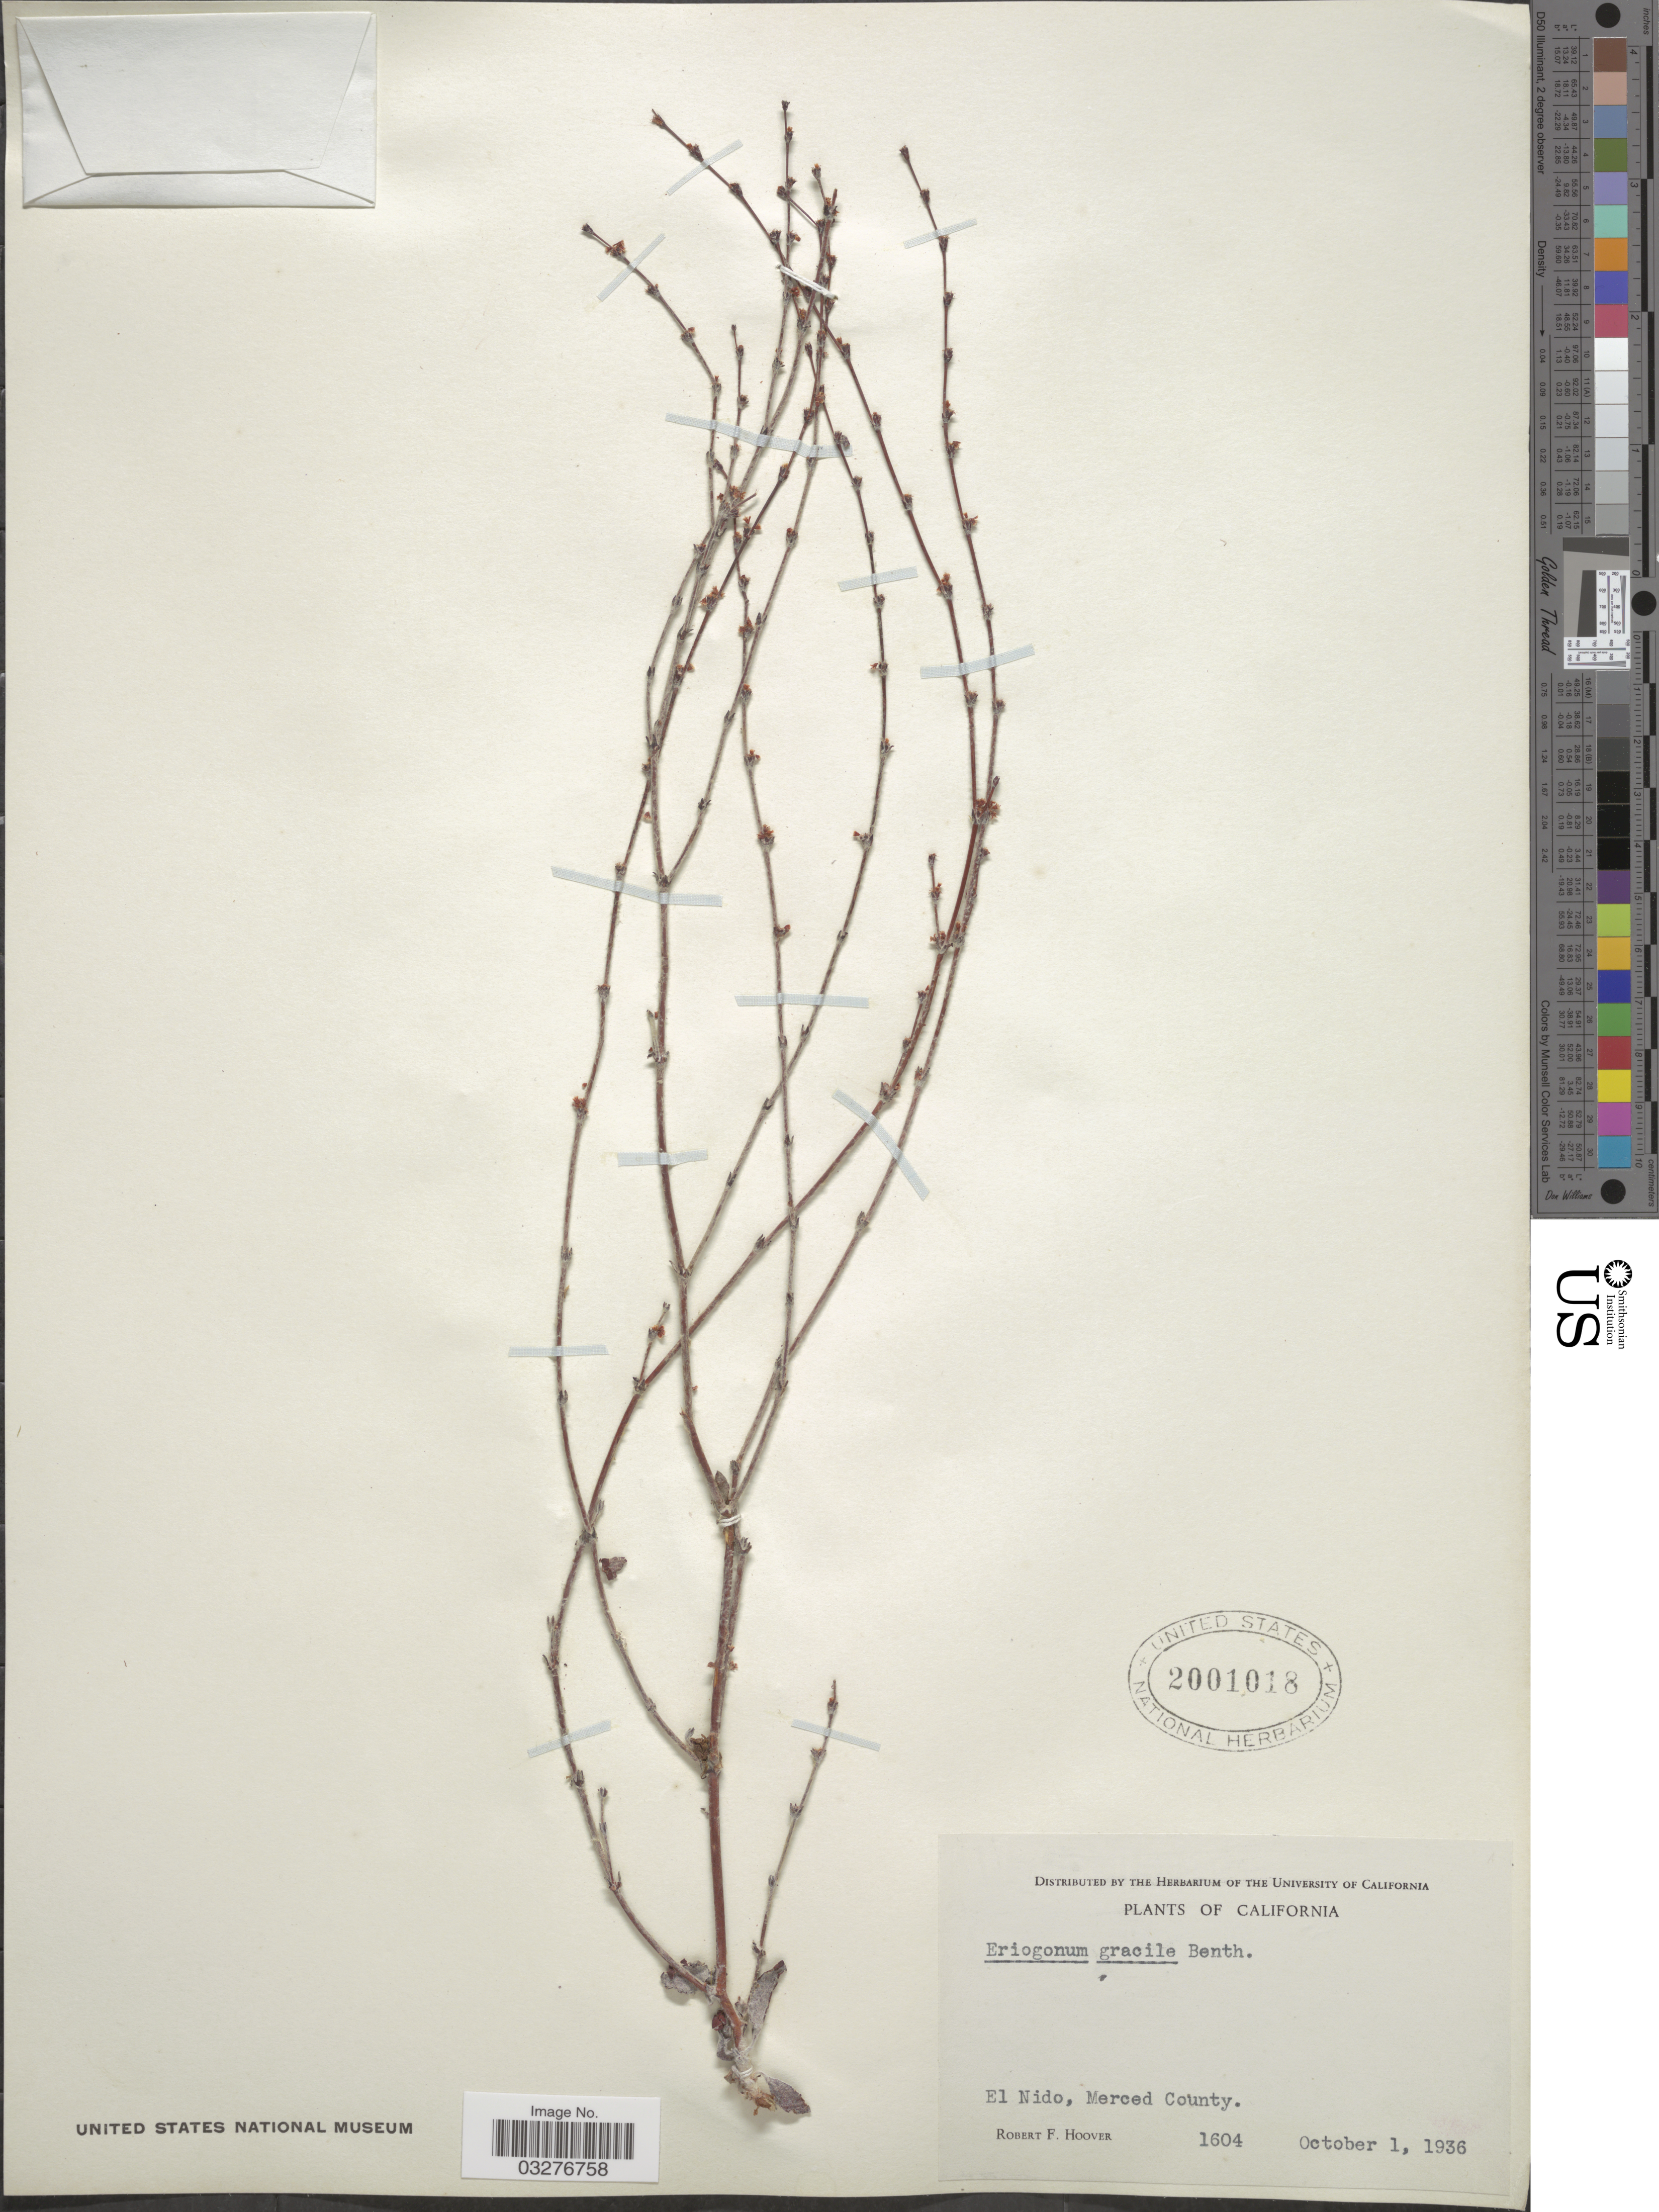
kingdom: Plantae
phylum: Tracheophyta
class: Magnoliopsida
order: Caryophyllales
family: Polygonaceae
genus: Eriogonum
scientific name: Eriogonum gracile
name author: Benth.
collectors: R. F. Hoover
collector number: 1604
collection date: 1936-10-01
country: United States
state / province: California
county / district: Merced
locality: El Nido, Merced County.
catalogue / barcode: US 2001018